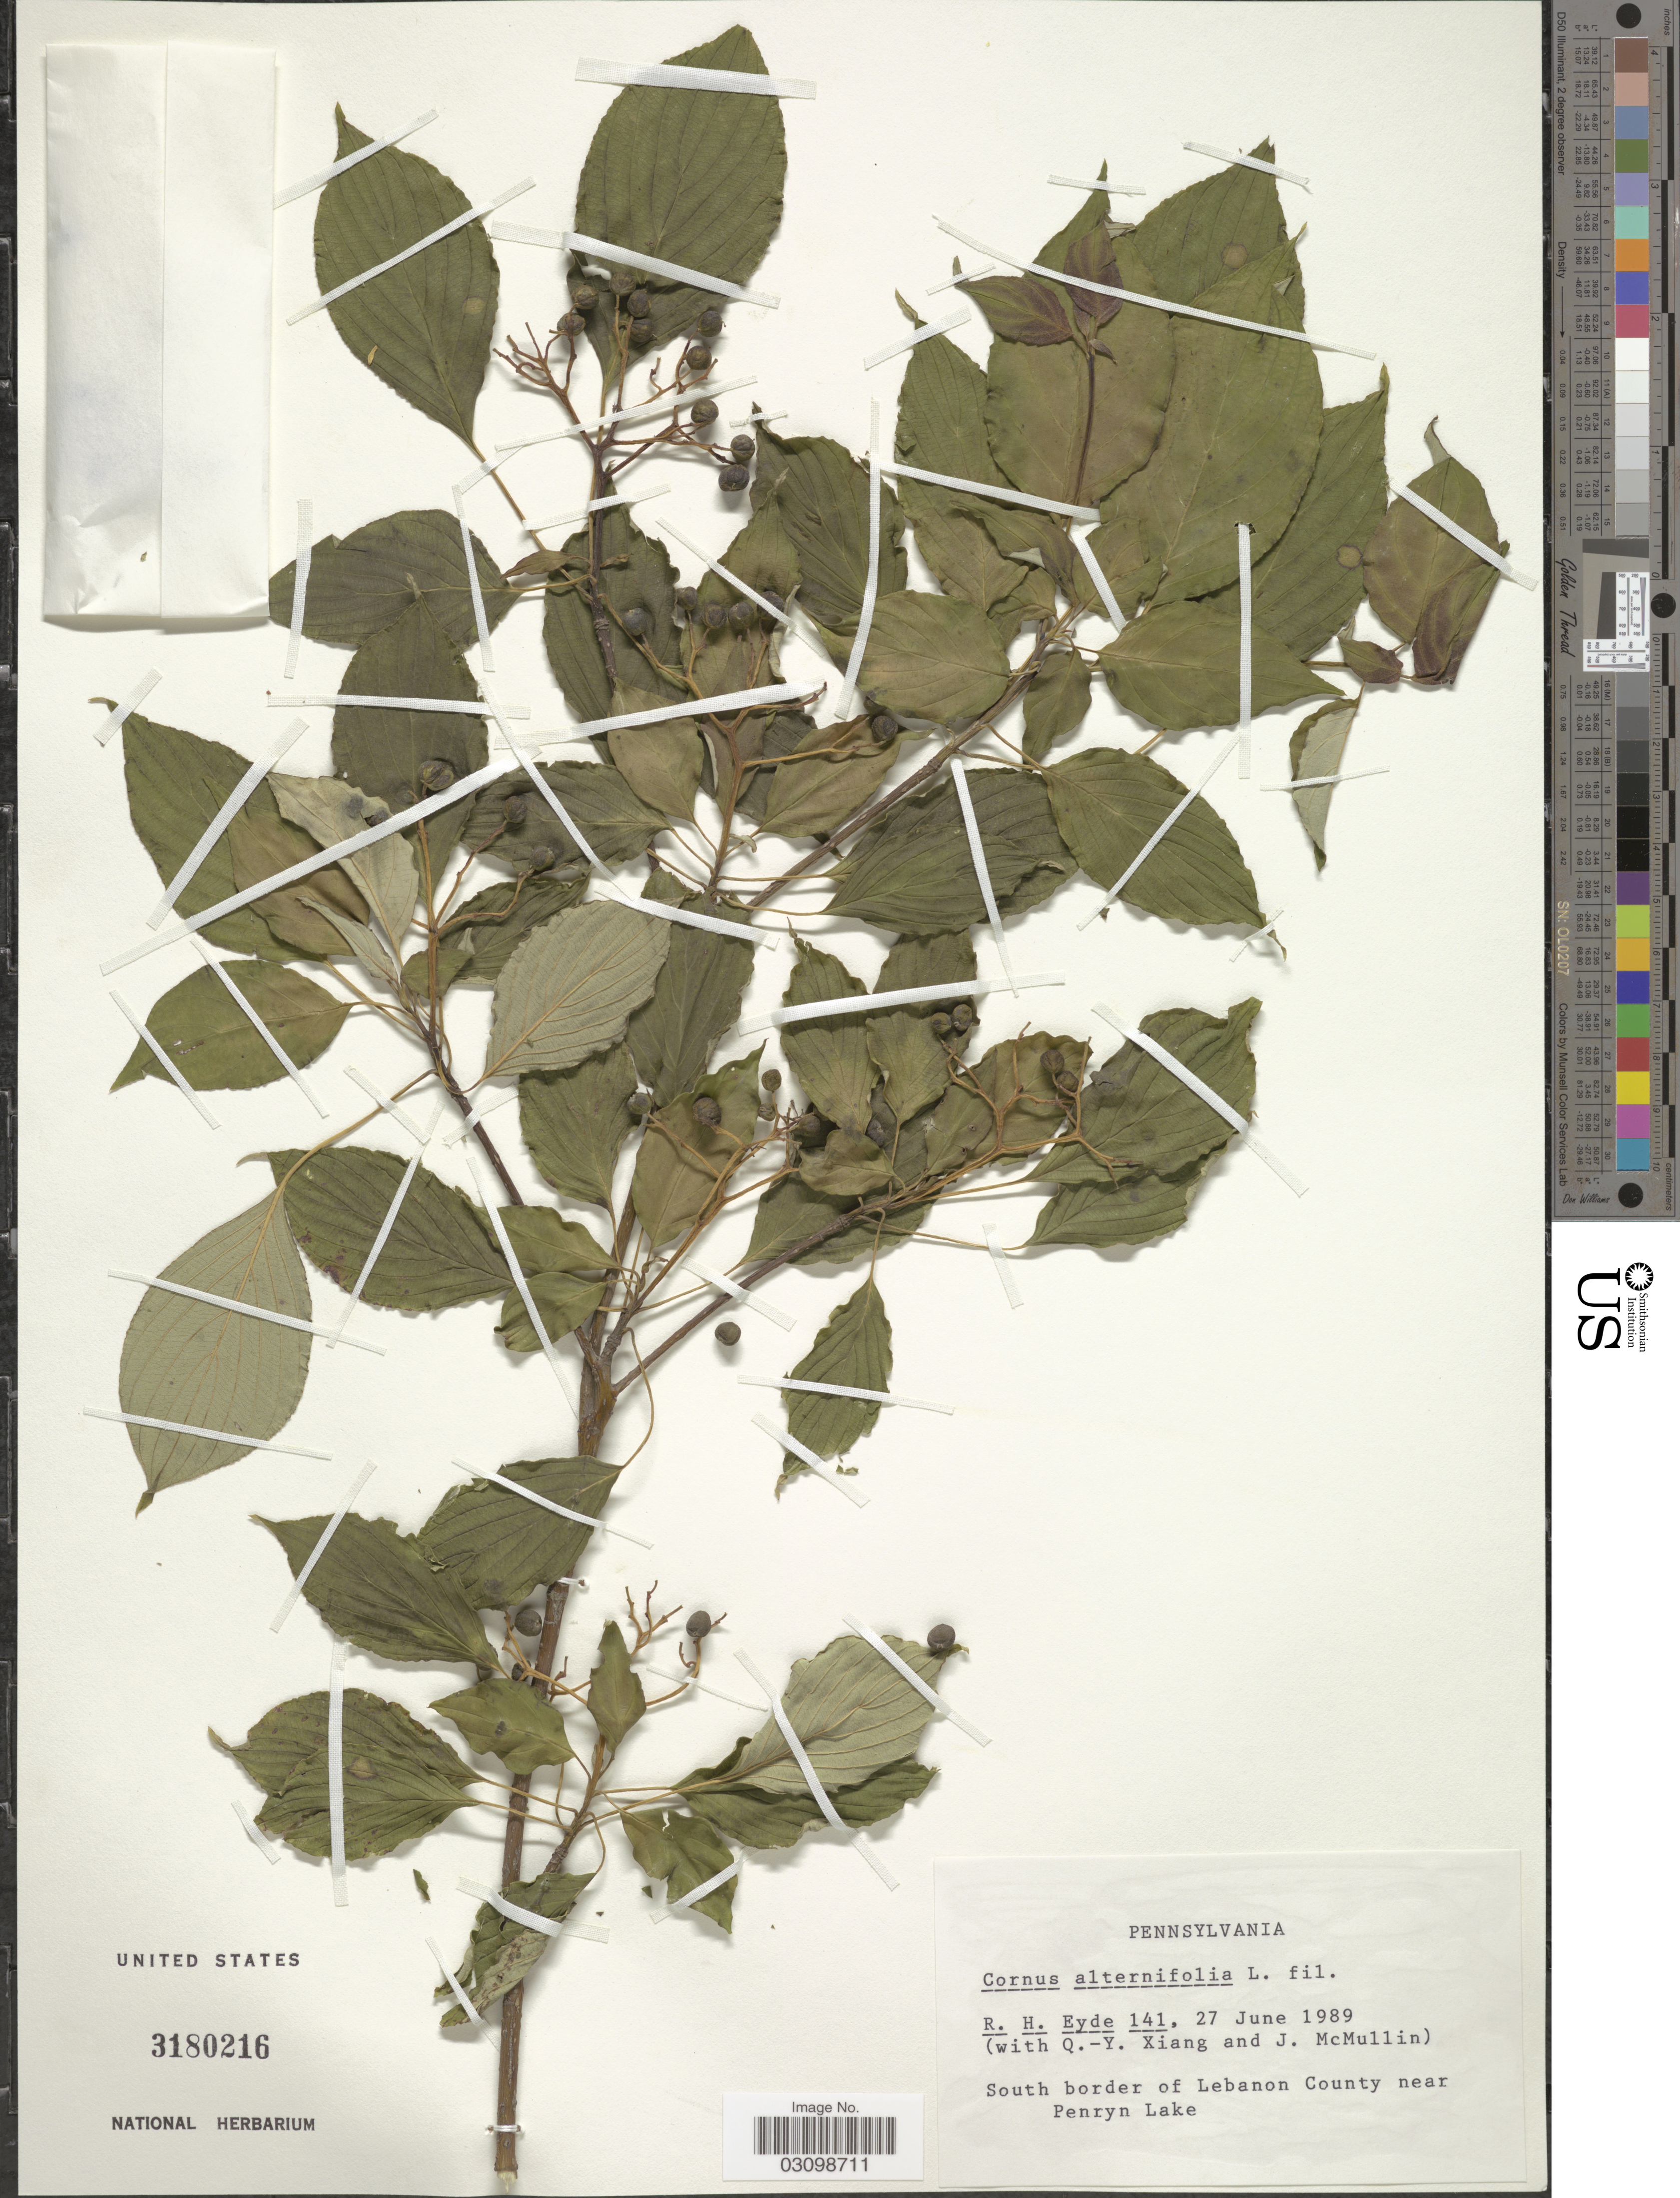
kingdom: Plantae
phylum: Tracheophyta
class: Magnoliopsida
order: Cornales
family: Cornaceae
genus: Cornus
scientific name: Cornus alternifolia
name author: L.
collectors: R. H. Eyde, Q. Xiang & J. McMullin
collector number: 141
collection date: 1989-06-27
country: United States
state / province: Pennsylvania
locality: South border of Lebanon County near Penryn Lake.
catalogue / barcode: US 3180216